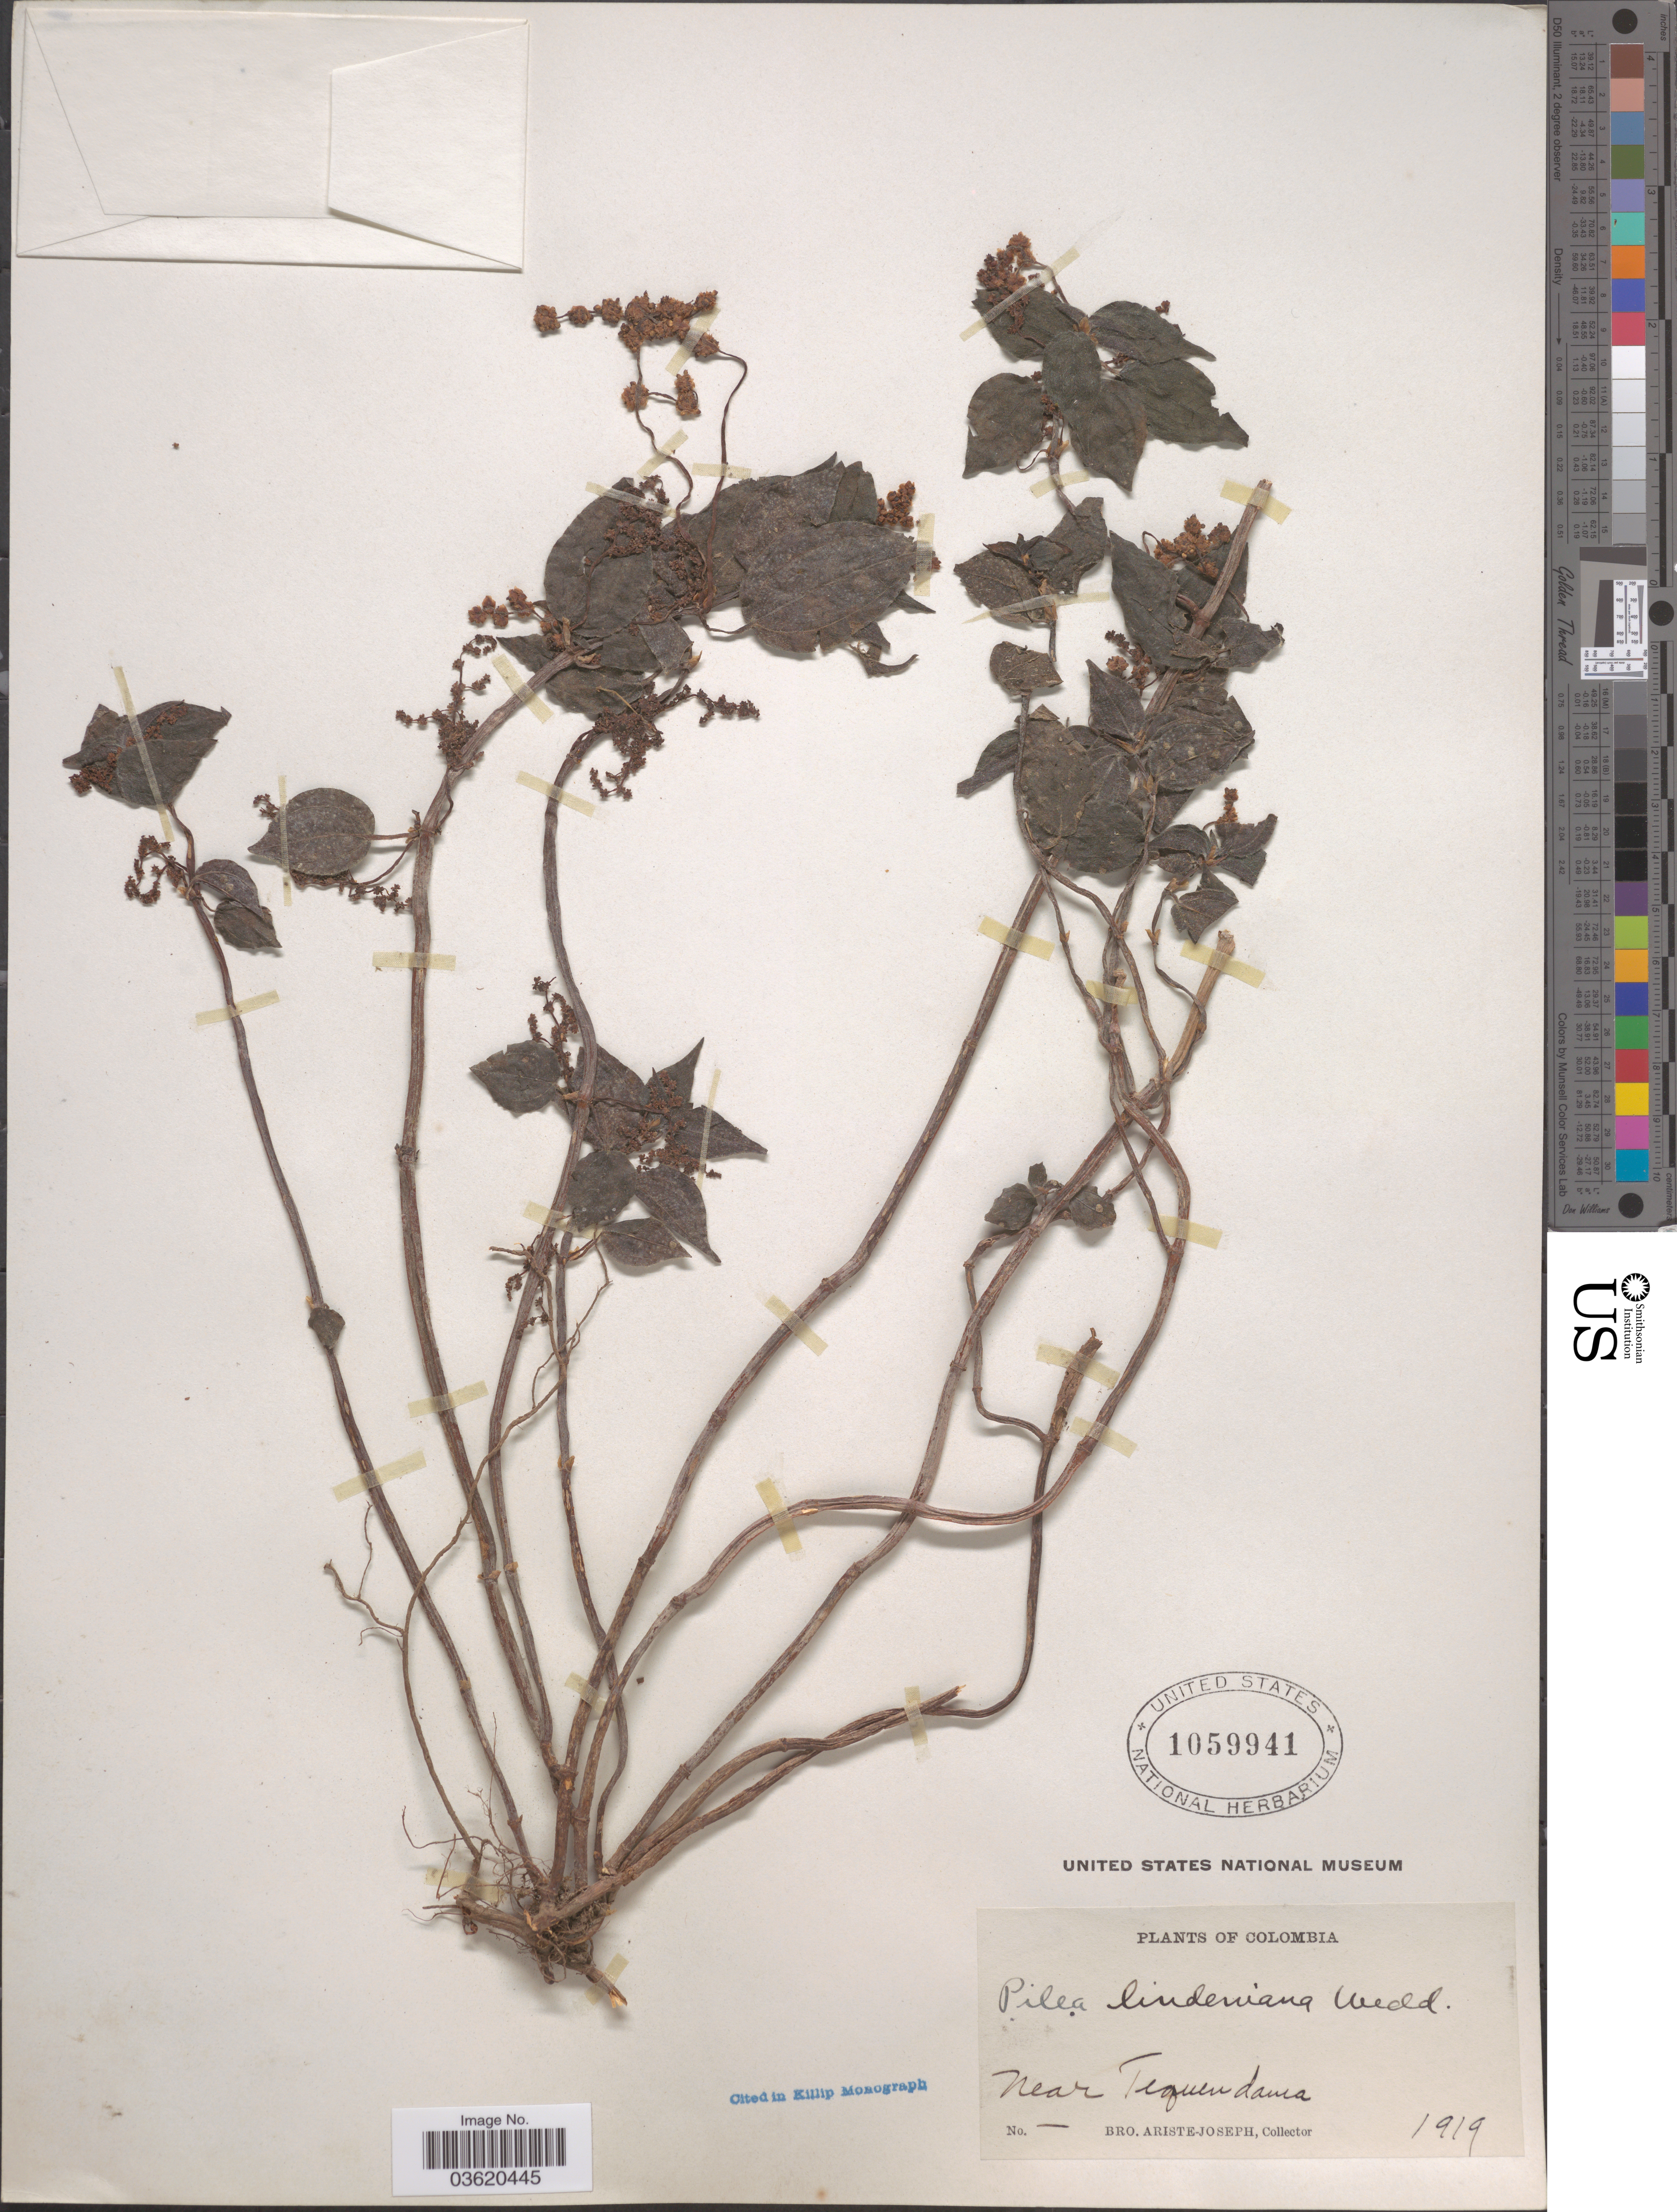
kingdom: Plantae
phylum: Tracheophyta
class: Magnoliopsida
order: Rosales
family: Urticaceae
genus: Pilea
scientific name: Pilea lindeniana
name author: Wedd.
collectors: Bro. Ariste-Joseph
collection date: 1919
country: Colombia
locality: Near Tequendama.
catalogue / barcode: US 1059941